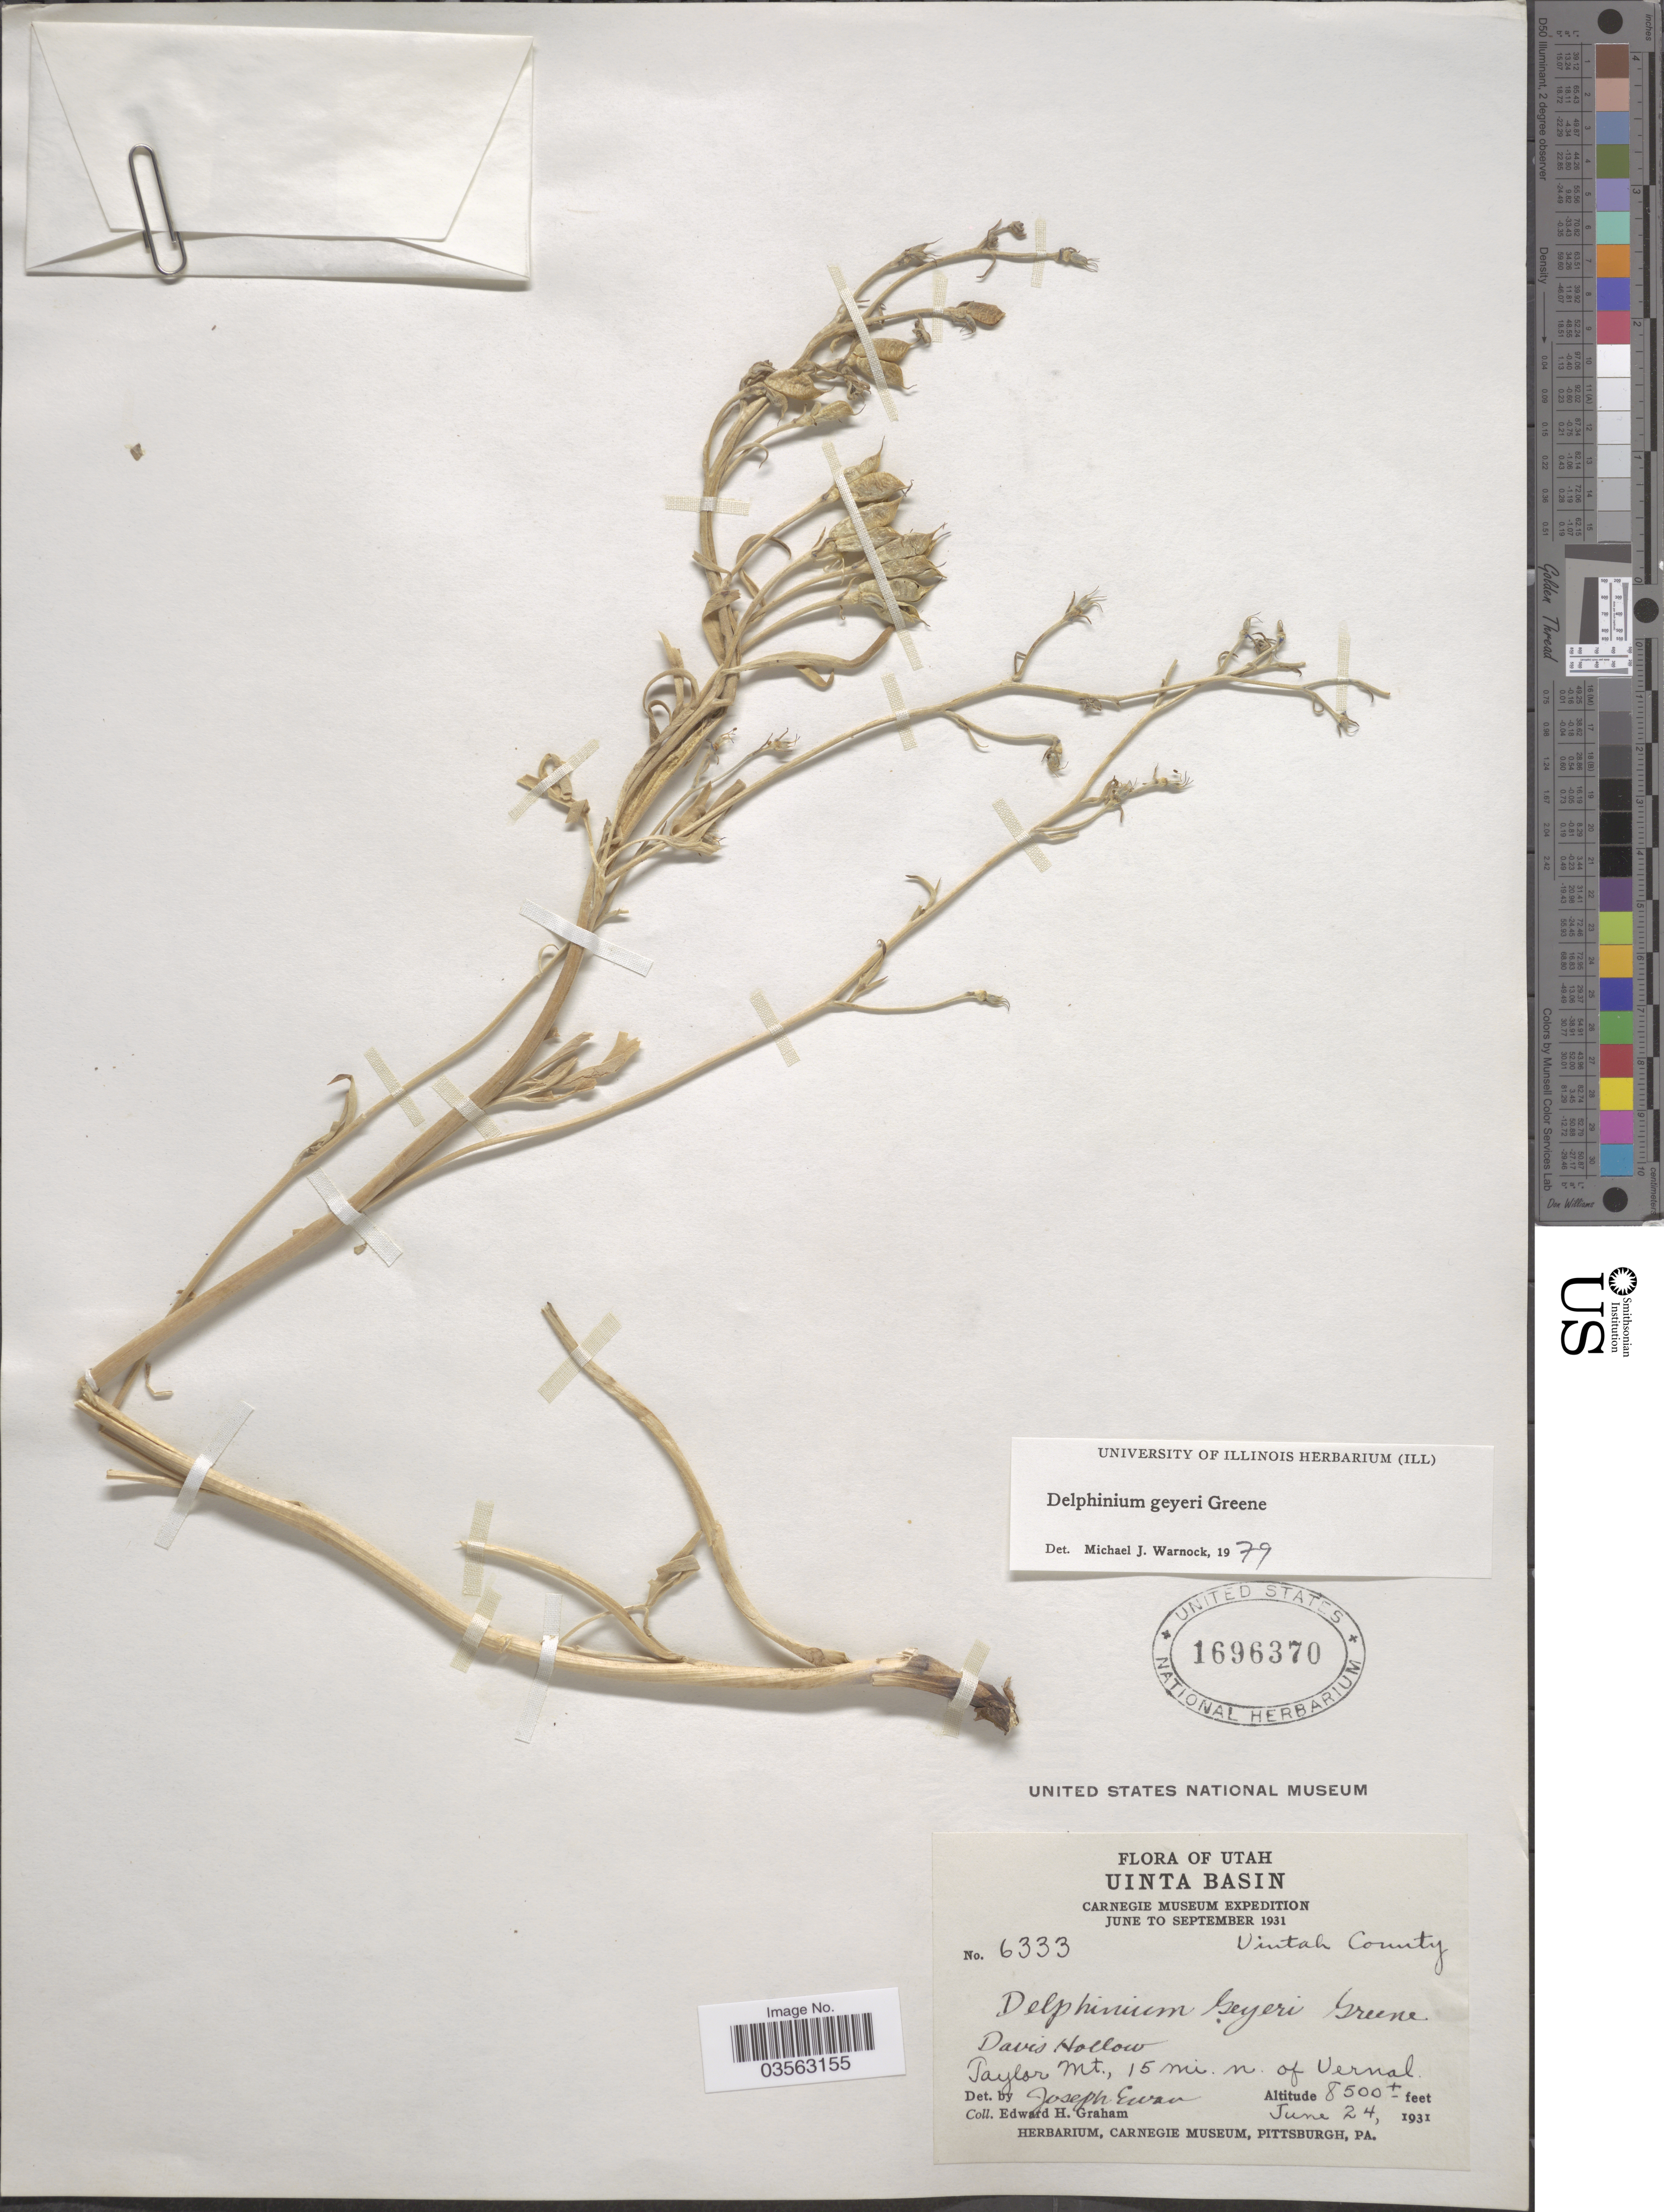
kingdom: Plantae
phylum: Tracheophyta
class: Magnoliopsida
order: Ranunculales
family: Ranunculaceae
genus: Delphinium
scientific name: Delphinium geyeri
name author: Greene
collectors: E. H. Graham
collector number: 6333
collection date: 1931-06-24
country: United States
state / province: Utah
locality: Uinta Basin. Uintah County. Davis Hollow. Taylor Mt., 15 mi. n. of Vernal.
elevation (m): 2591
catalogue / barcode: US 1696370